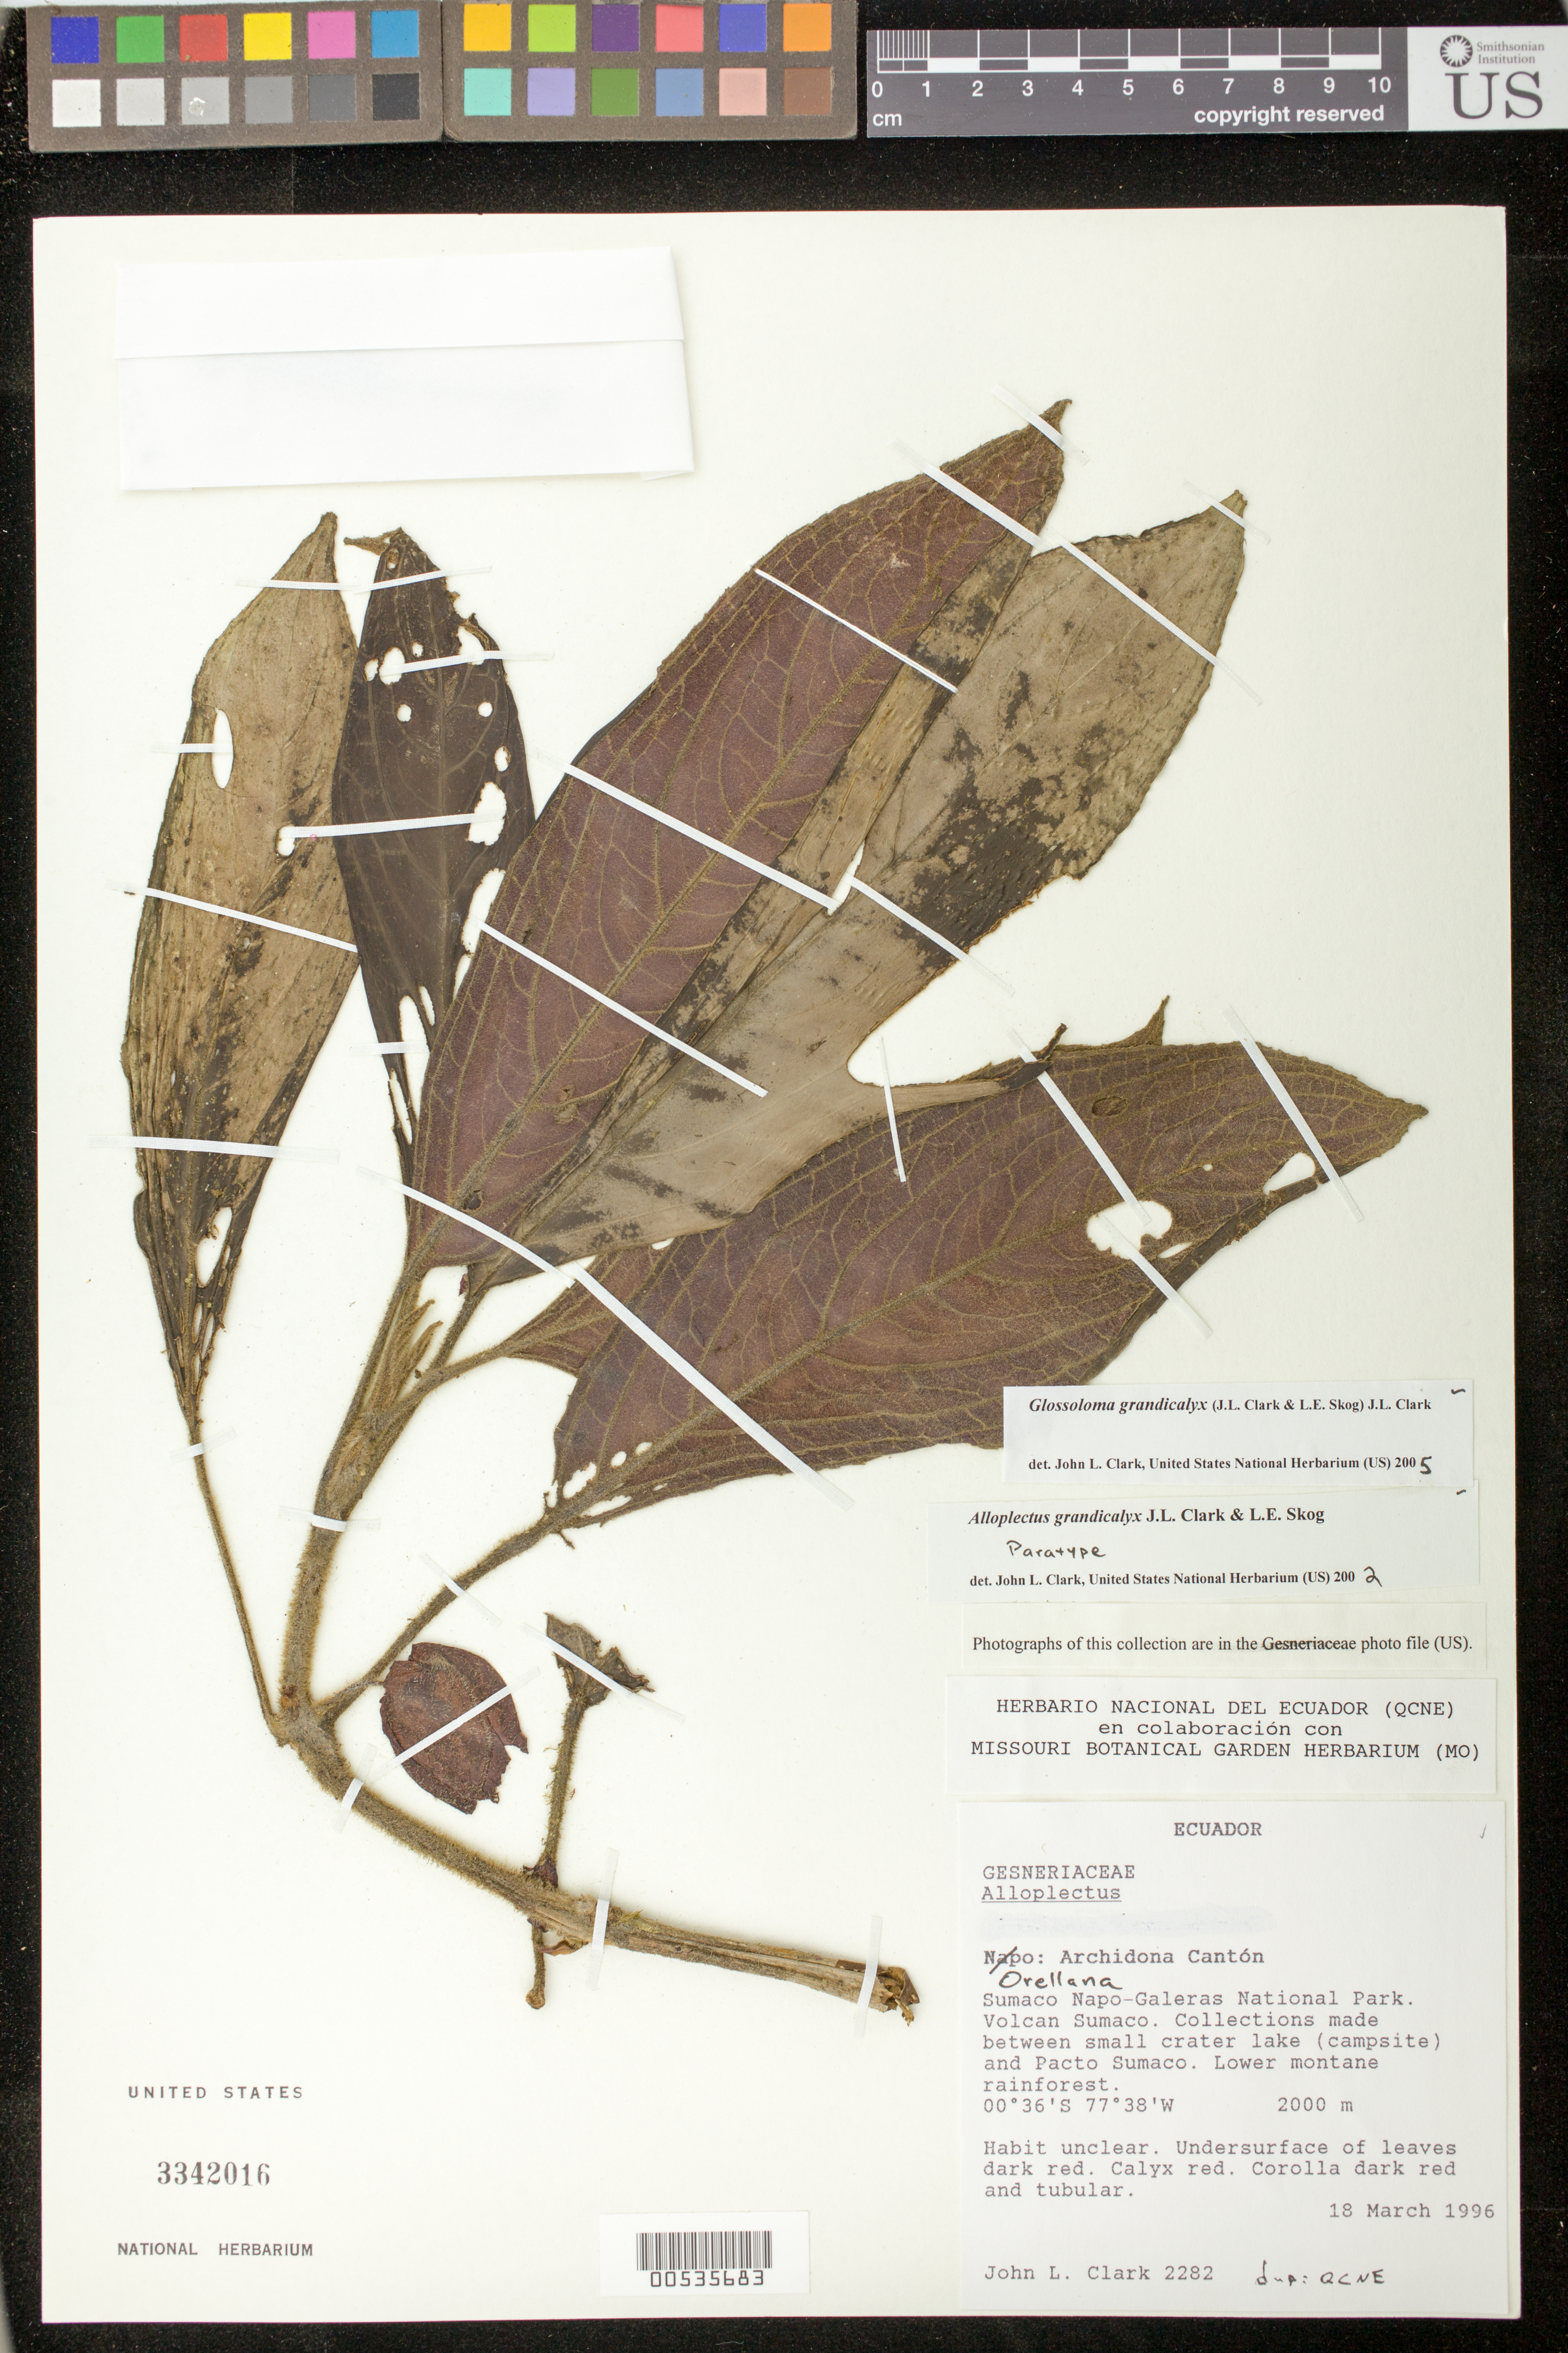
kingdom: Plantae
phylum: Tracheophyta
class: Magnoliopsida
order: Lamiales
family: Gesneriaceae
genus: Glossoloma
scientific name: Glossoloma grandicalyx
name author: (J.L. Clark & L.E. Skog) J.L. Clark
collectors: J. L. Clark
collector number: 2282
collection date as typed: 18 Mar 1996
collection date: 1996-03-18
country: Ecuador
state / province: Orellana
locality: Archidona Cantón. Sumaco Napo-Galeras National Park, Volcan Sumaco, between small crater lake (campsite) and Pacto Sumaco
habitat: Lower montane rainforest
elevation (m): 2000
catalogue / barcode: US 3342016